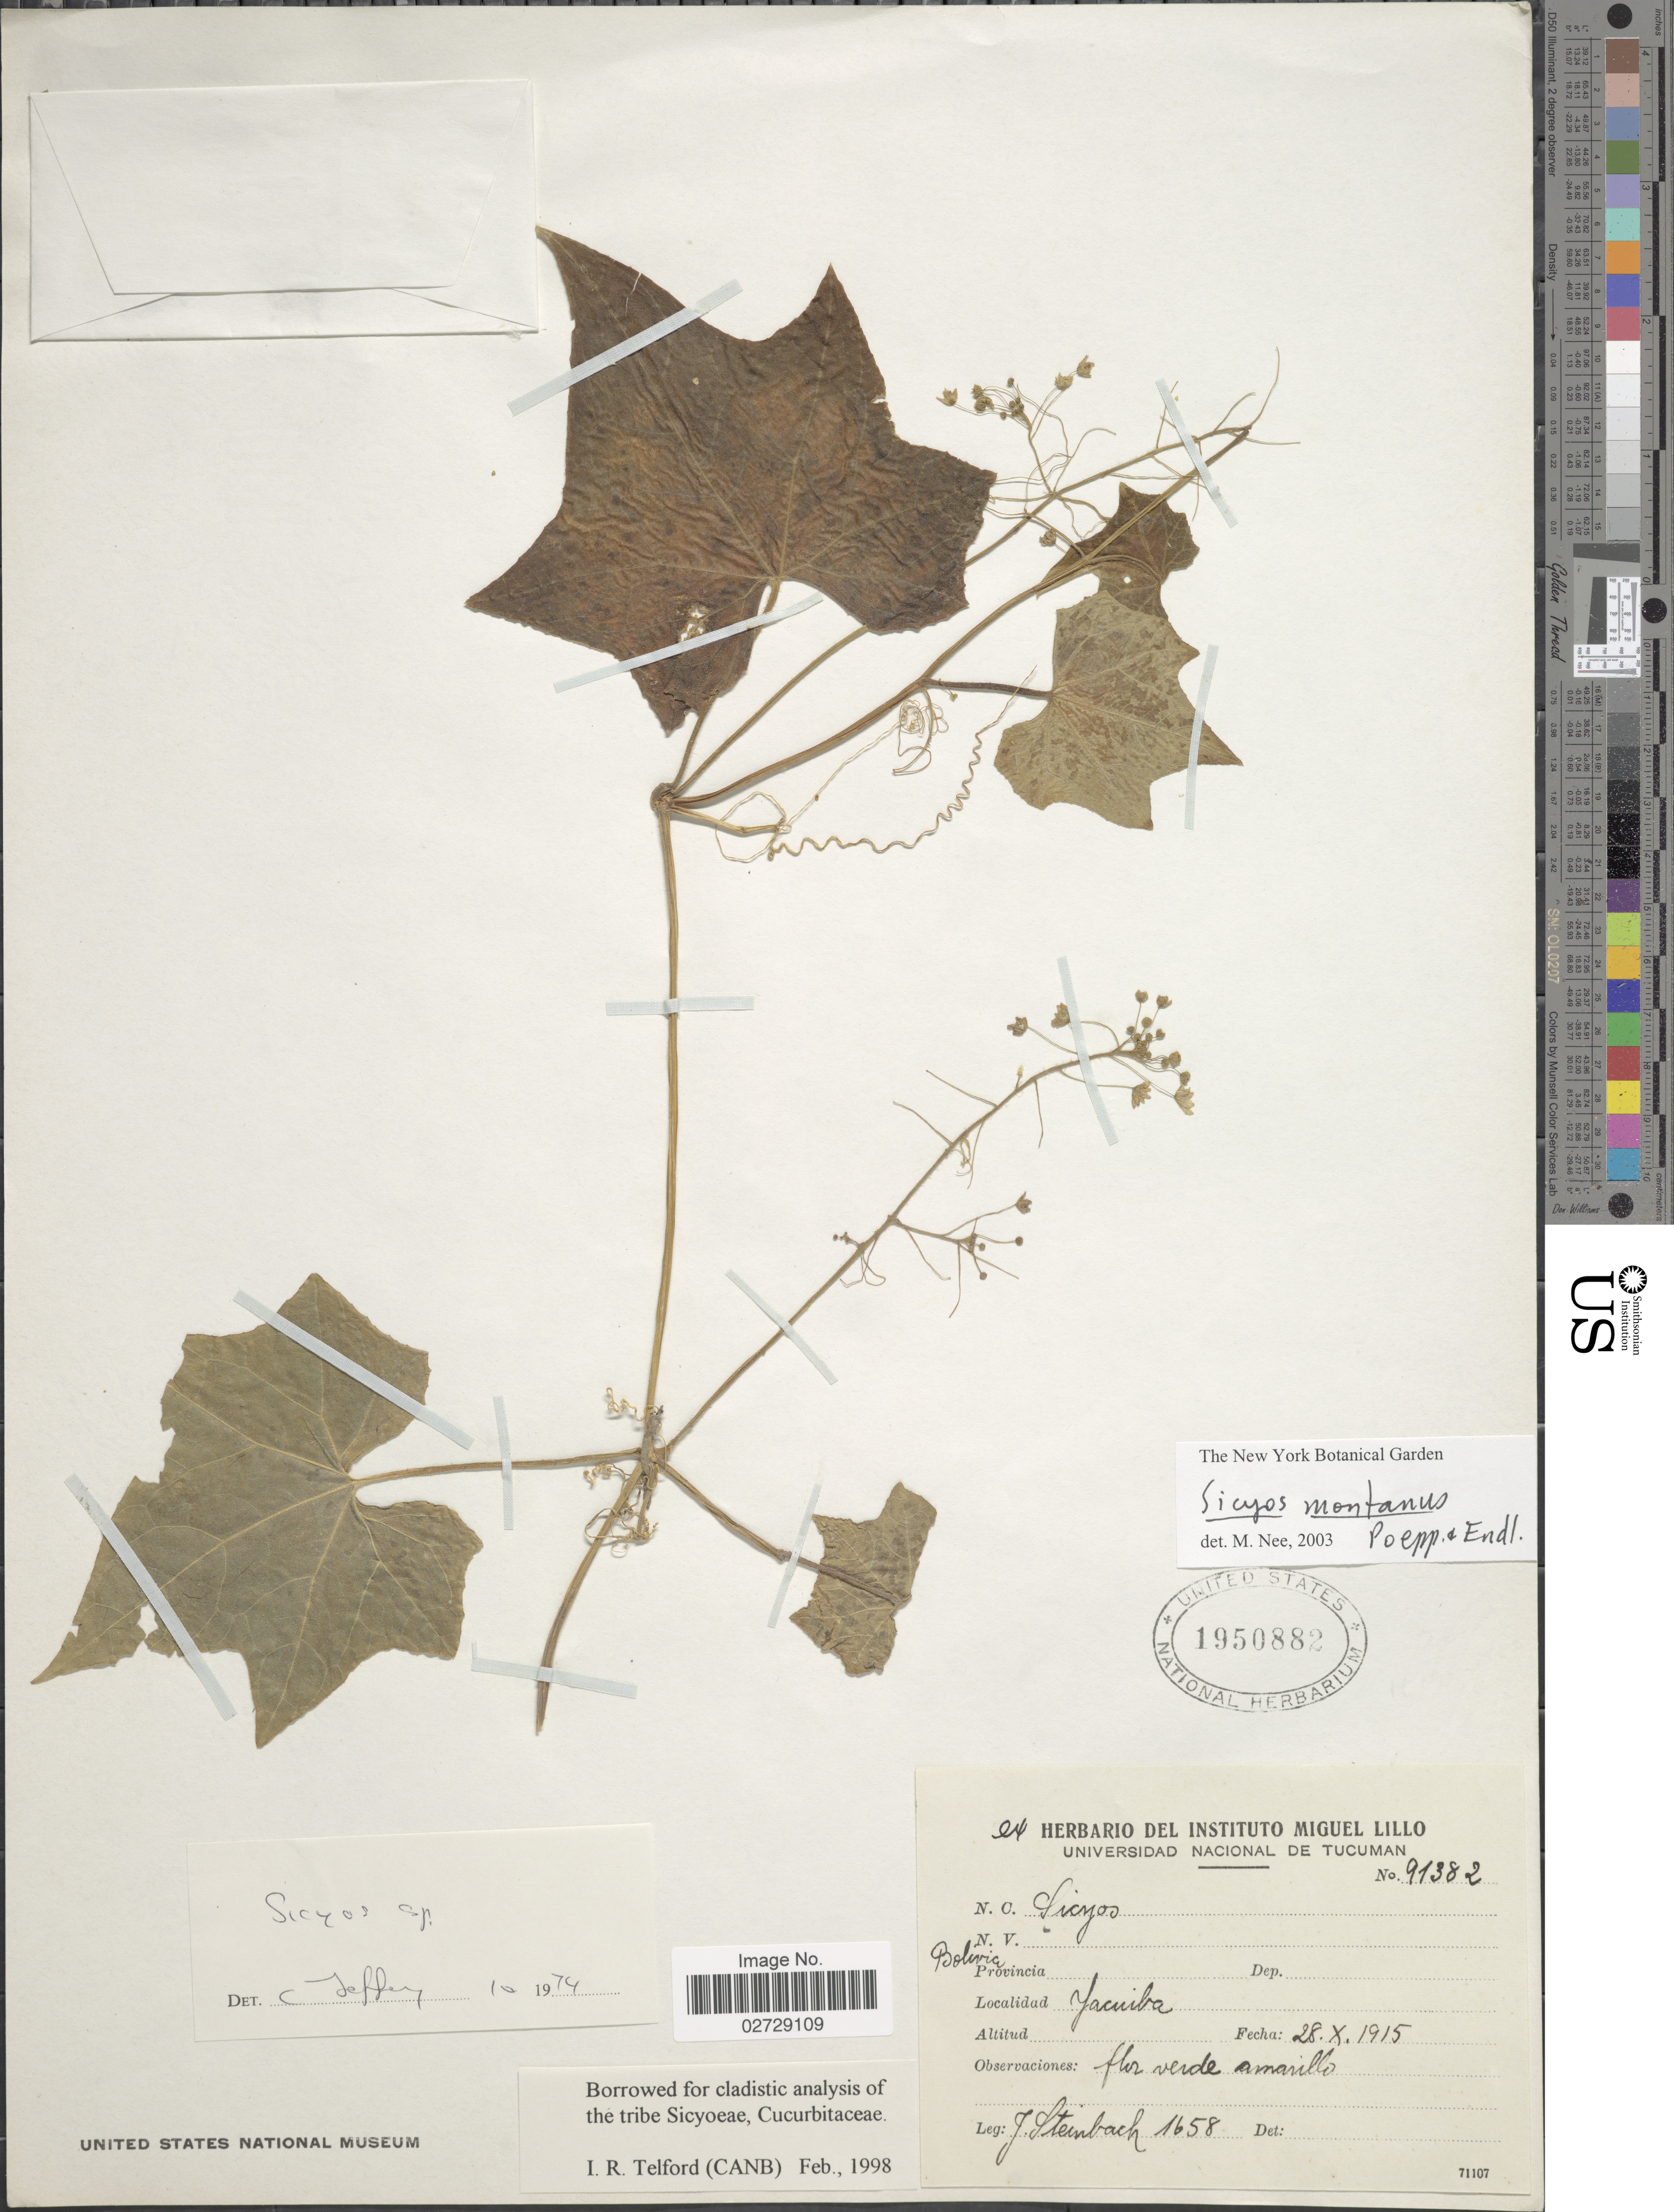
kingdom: Plantae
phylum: Tracheophyta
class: Magnoliopsida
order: Cucurbitales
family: Cucurbitaceae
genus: Sicyos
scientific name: Sicyos montanus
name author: Poepp. & Endl.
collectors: J. Steinbach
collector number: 1658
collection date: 1915-10-28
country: Bolivia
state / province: Tarija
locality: Yacuiba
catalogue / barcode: US 1950882